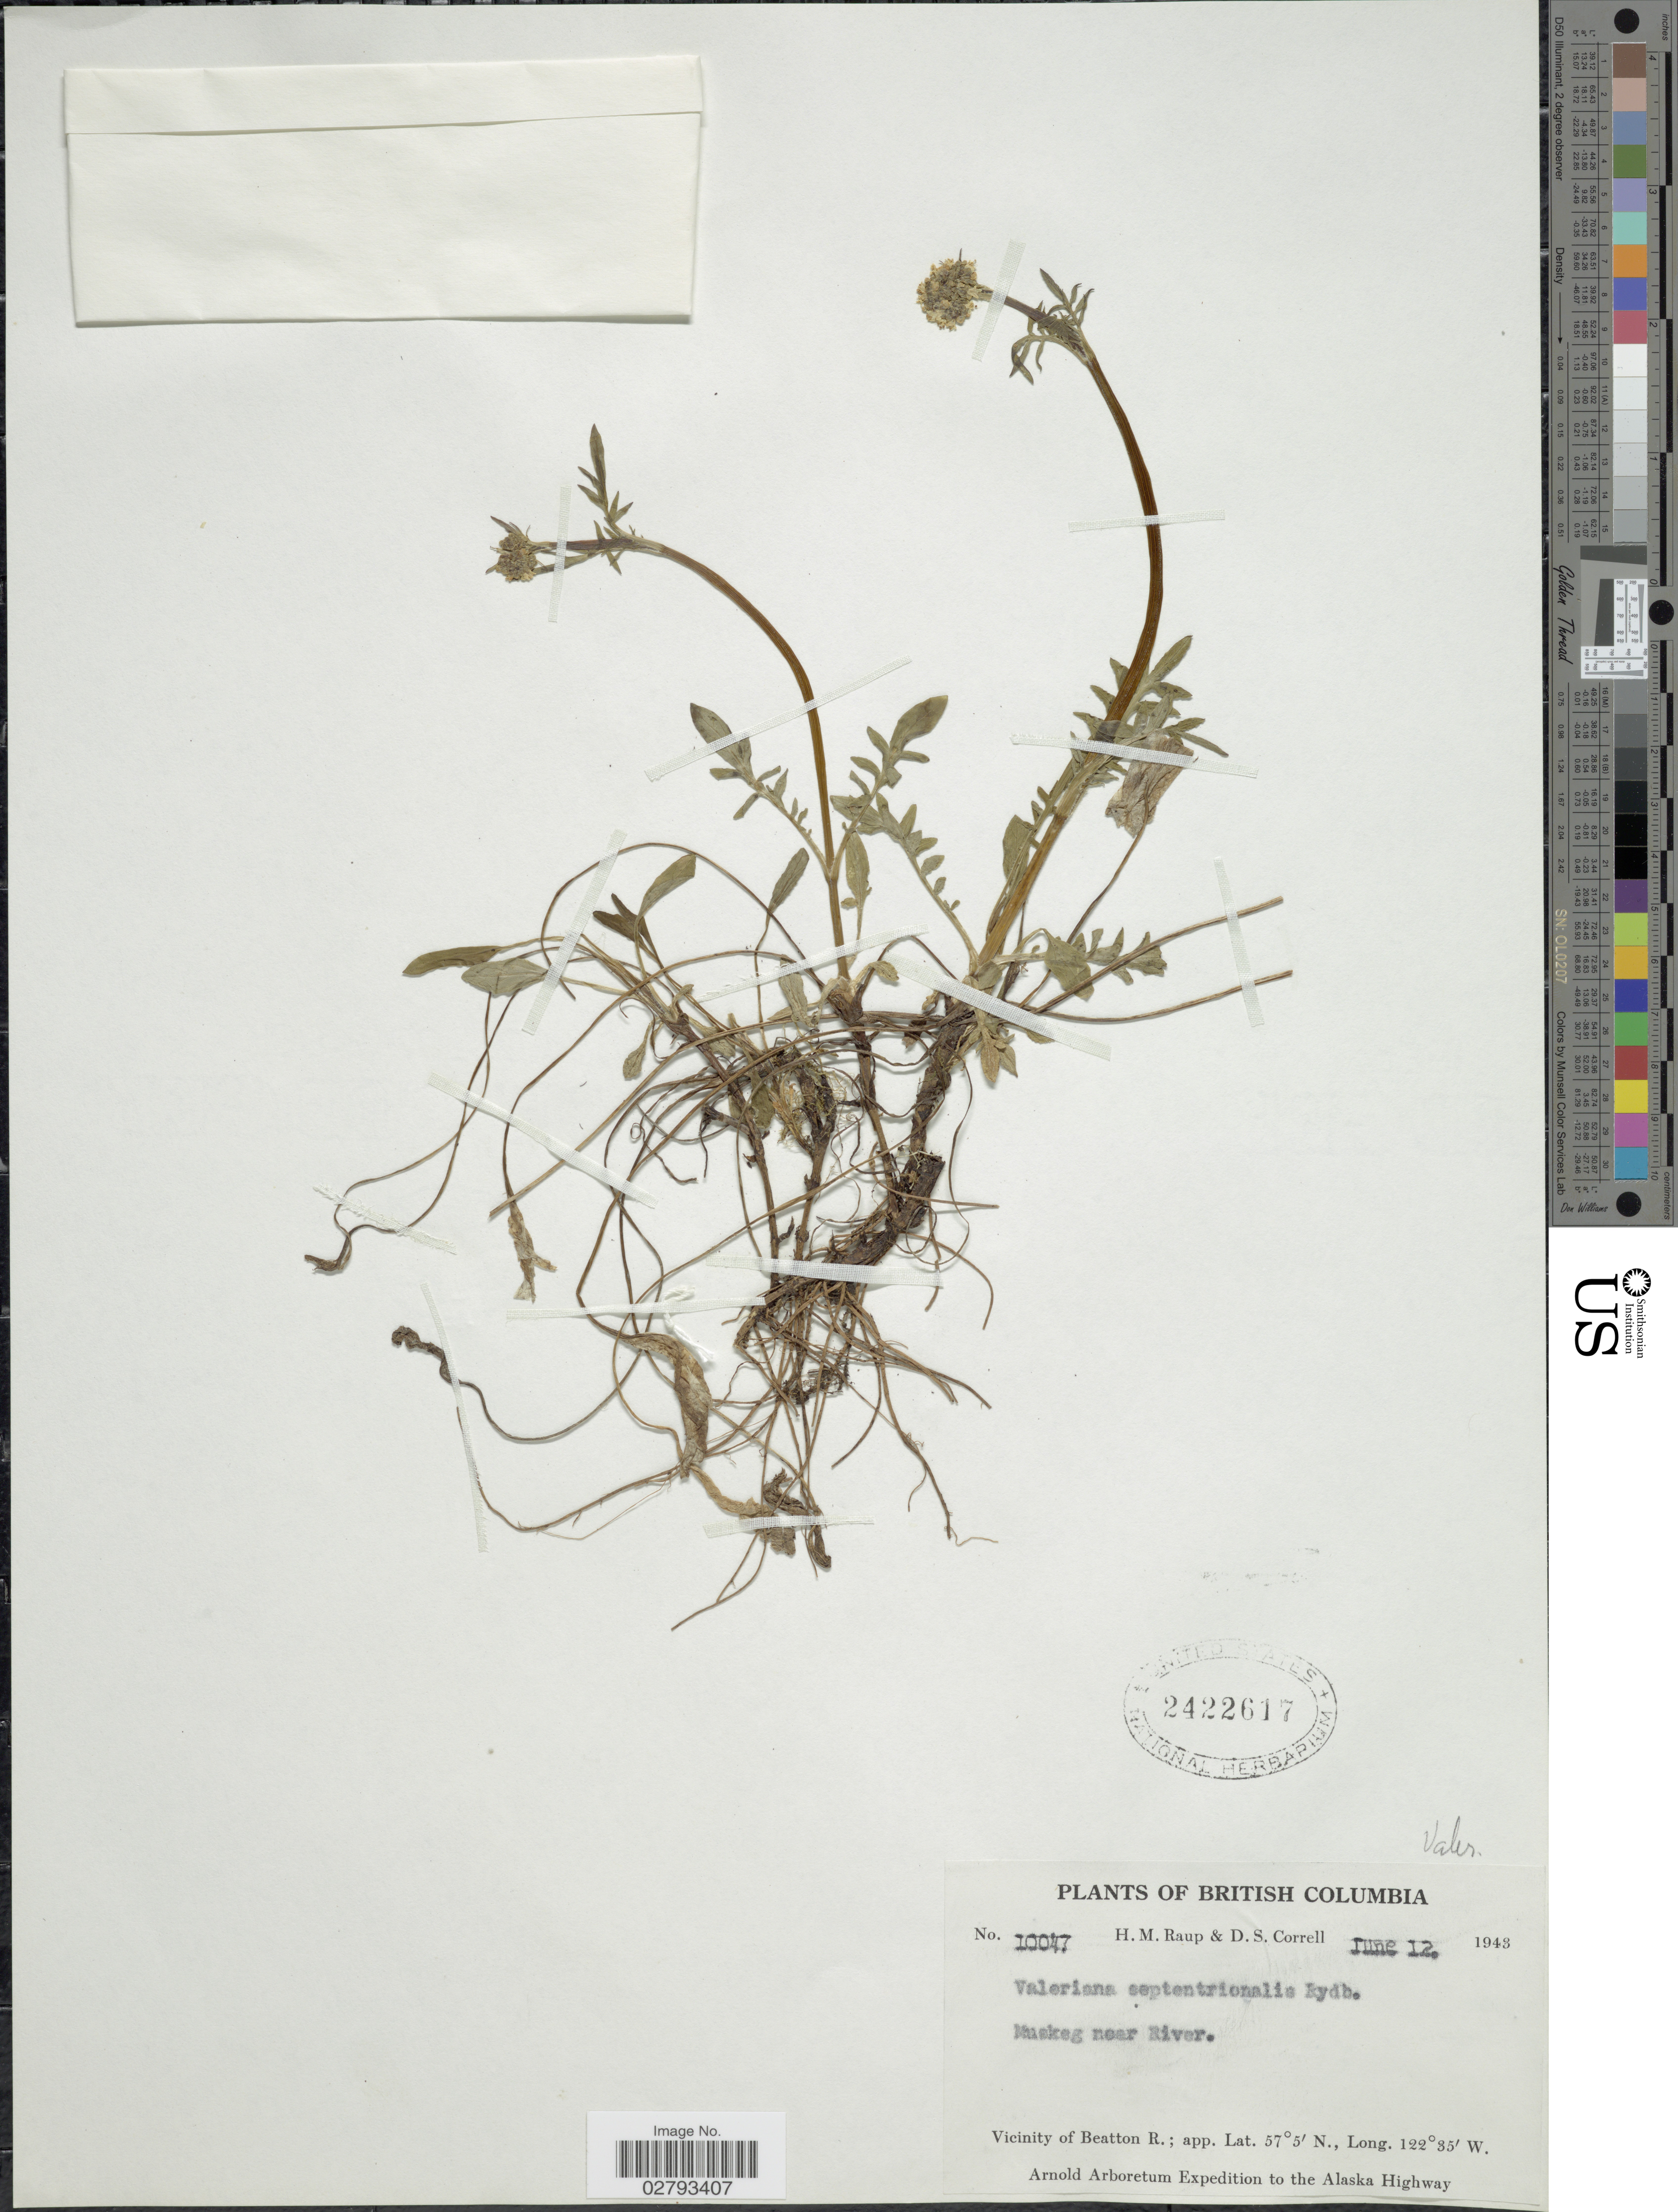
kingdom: Plantae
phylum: Tracheophyta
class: Magnoliopsida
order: Dipsacales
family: Caprifoliaceae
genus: Valeriana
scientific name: Valeriana septentrionalis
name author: Rydb.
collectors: H. Raup & D. S. Correll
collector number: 10047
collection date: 1943-06-12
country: Canada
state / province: British Columbia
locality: Muskeg near River. Vicinity of Beatton R. The Alaska Highway.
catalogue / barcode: US 2422617